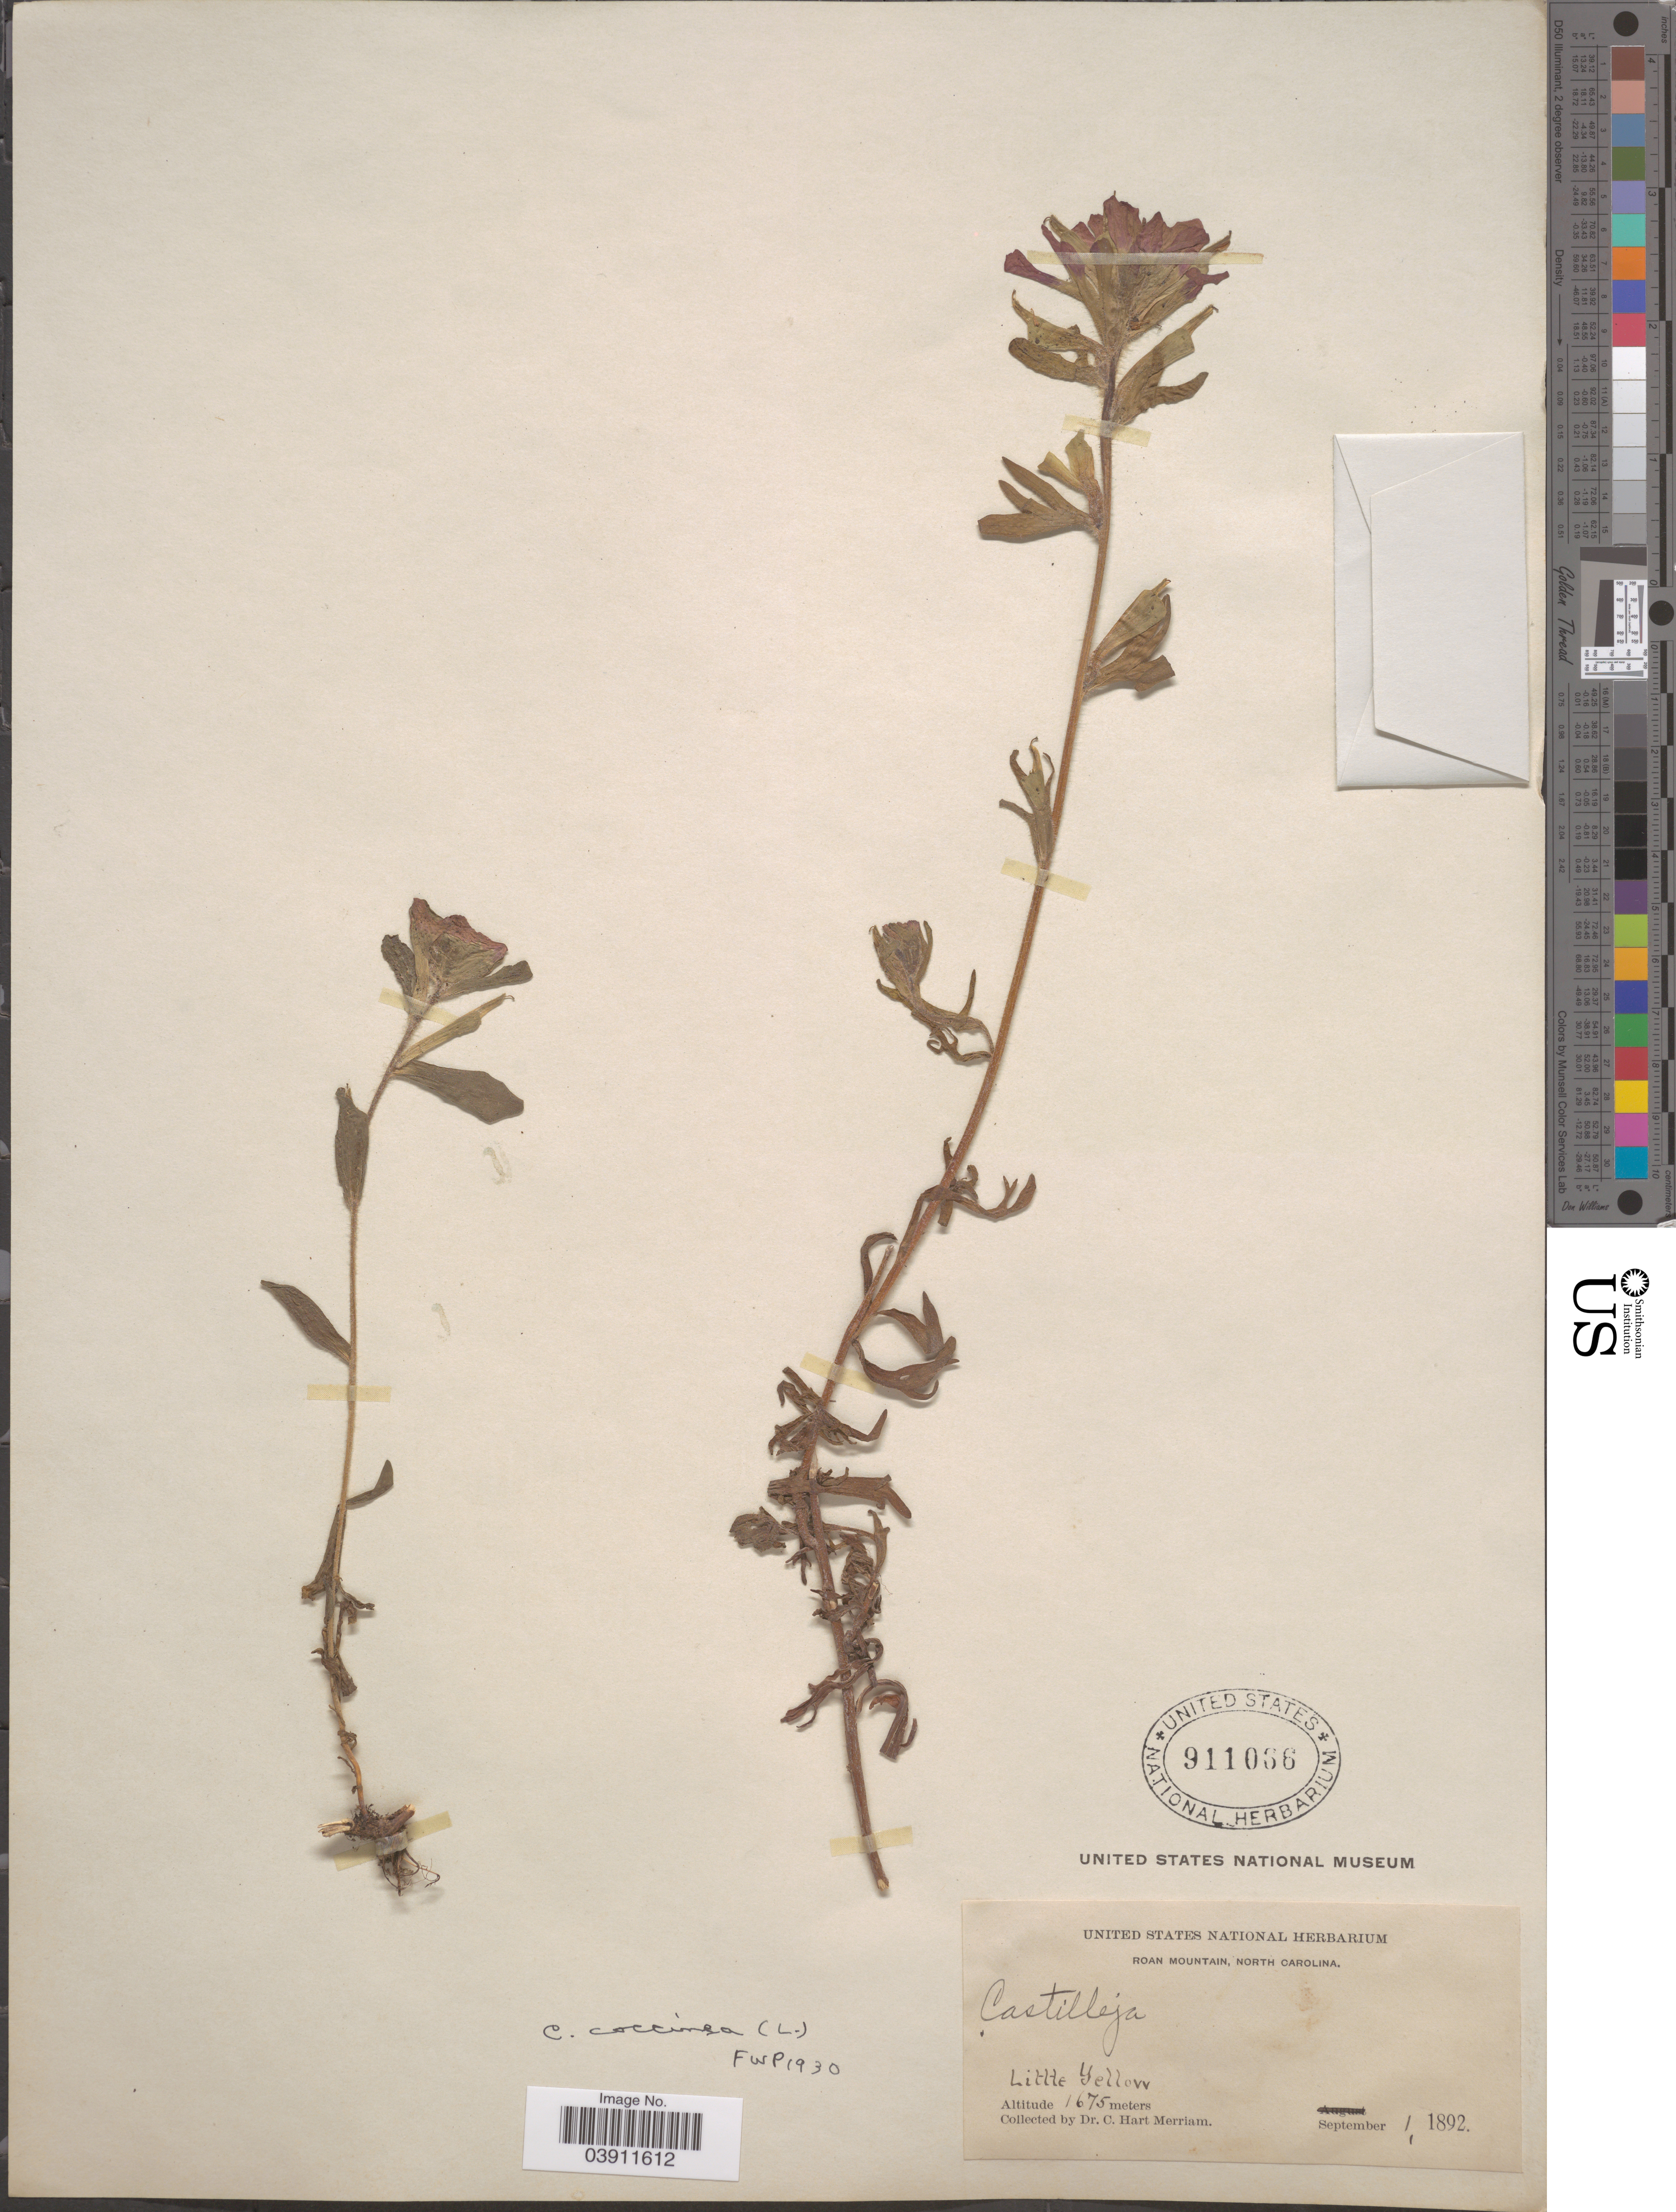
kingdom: Plantae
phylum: Tracheophyta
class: Magnoliopsida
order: Lamiales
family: Orobanchaceae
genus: Castilleja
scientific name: Castilleja coccinea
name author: (L.) Spreng.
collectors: C. Merriam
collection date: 1892-09-01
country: United States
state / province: North Carolina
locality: Roan Mountain. Little Yellow.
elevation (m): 1675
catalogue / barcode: US 911066